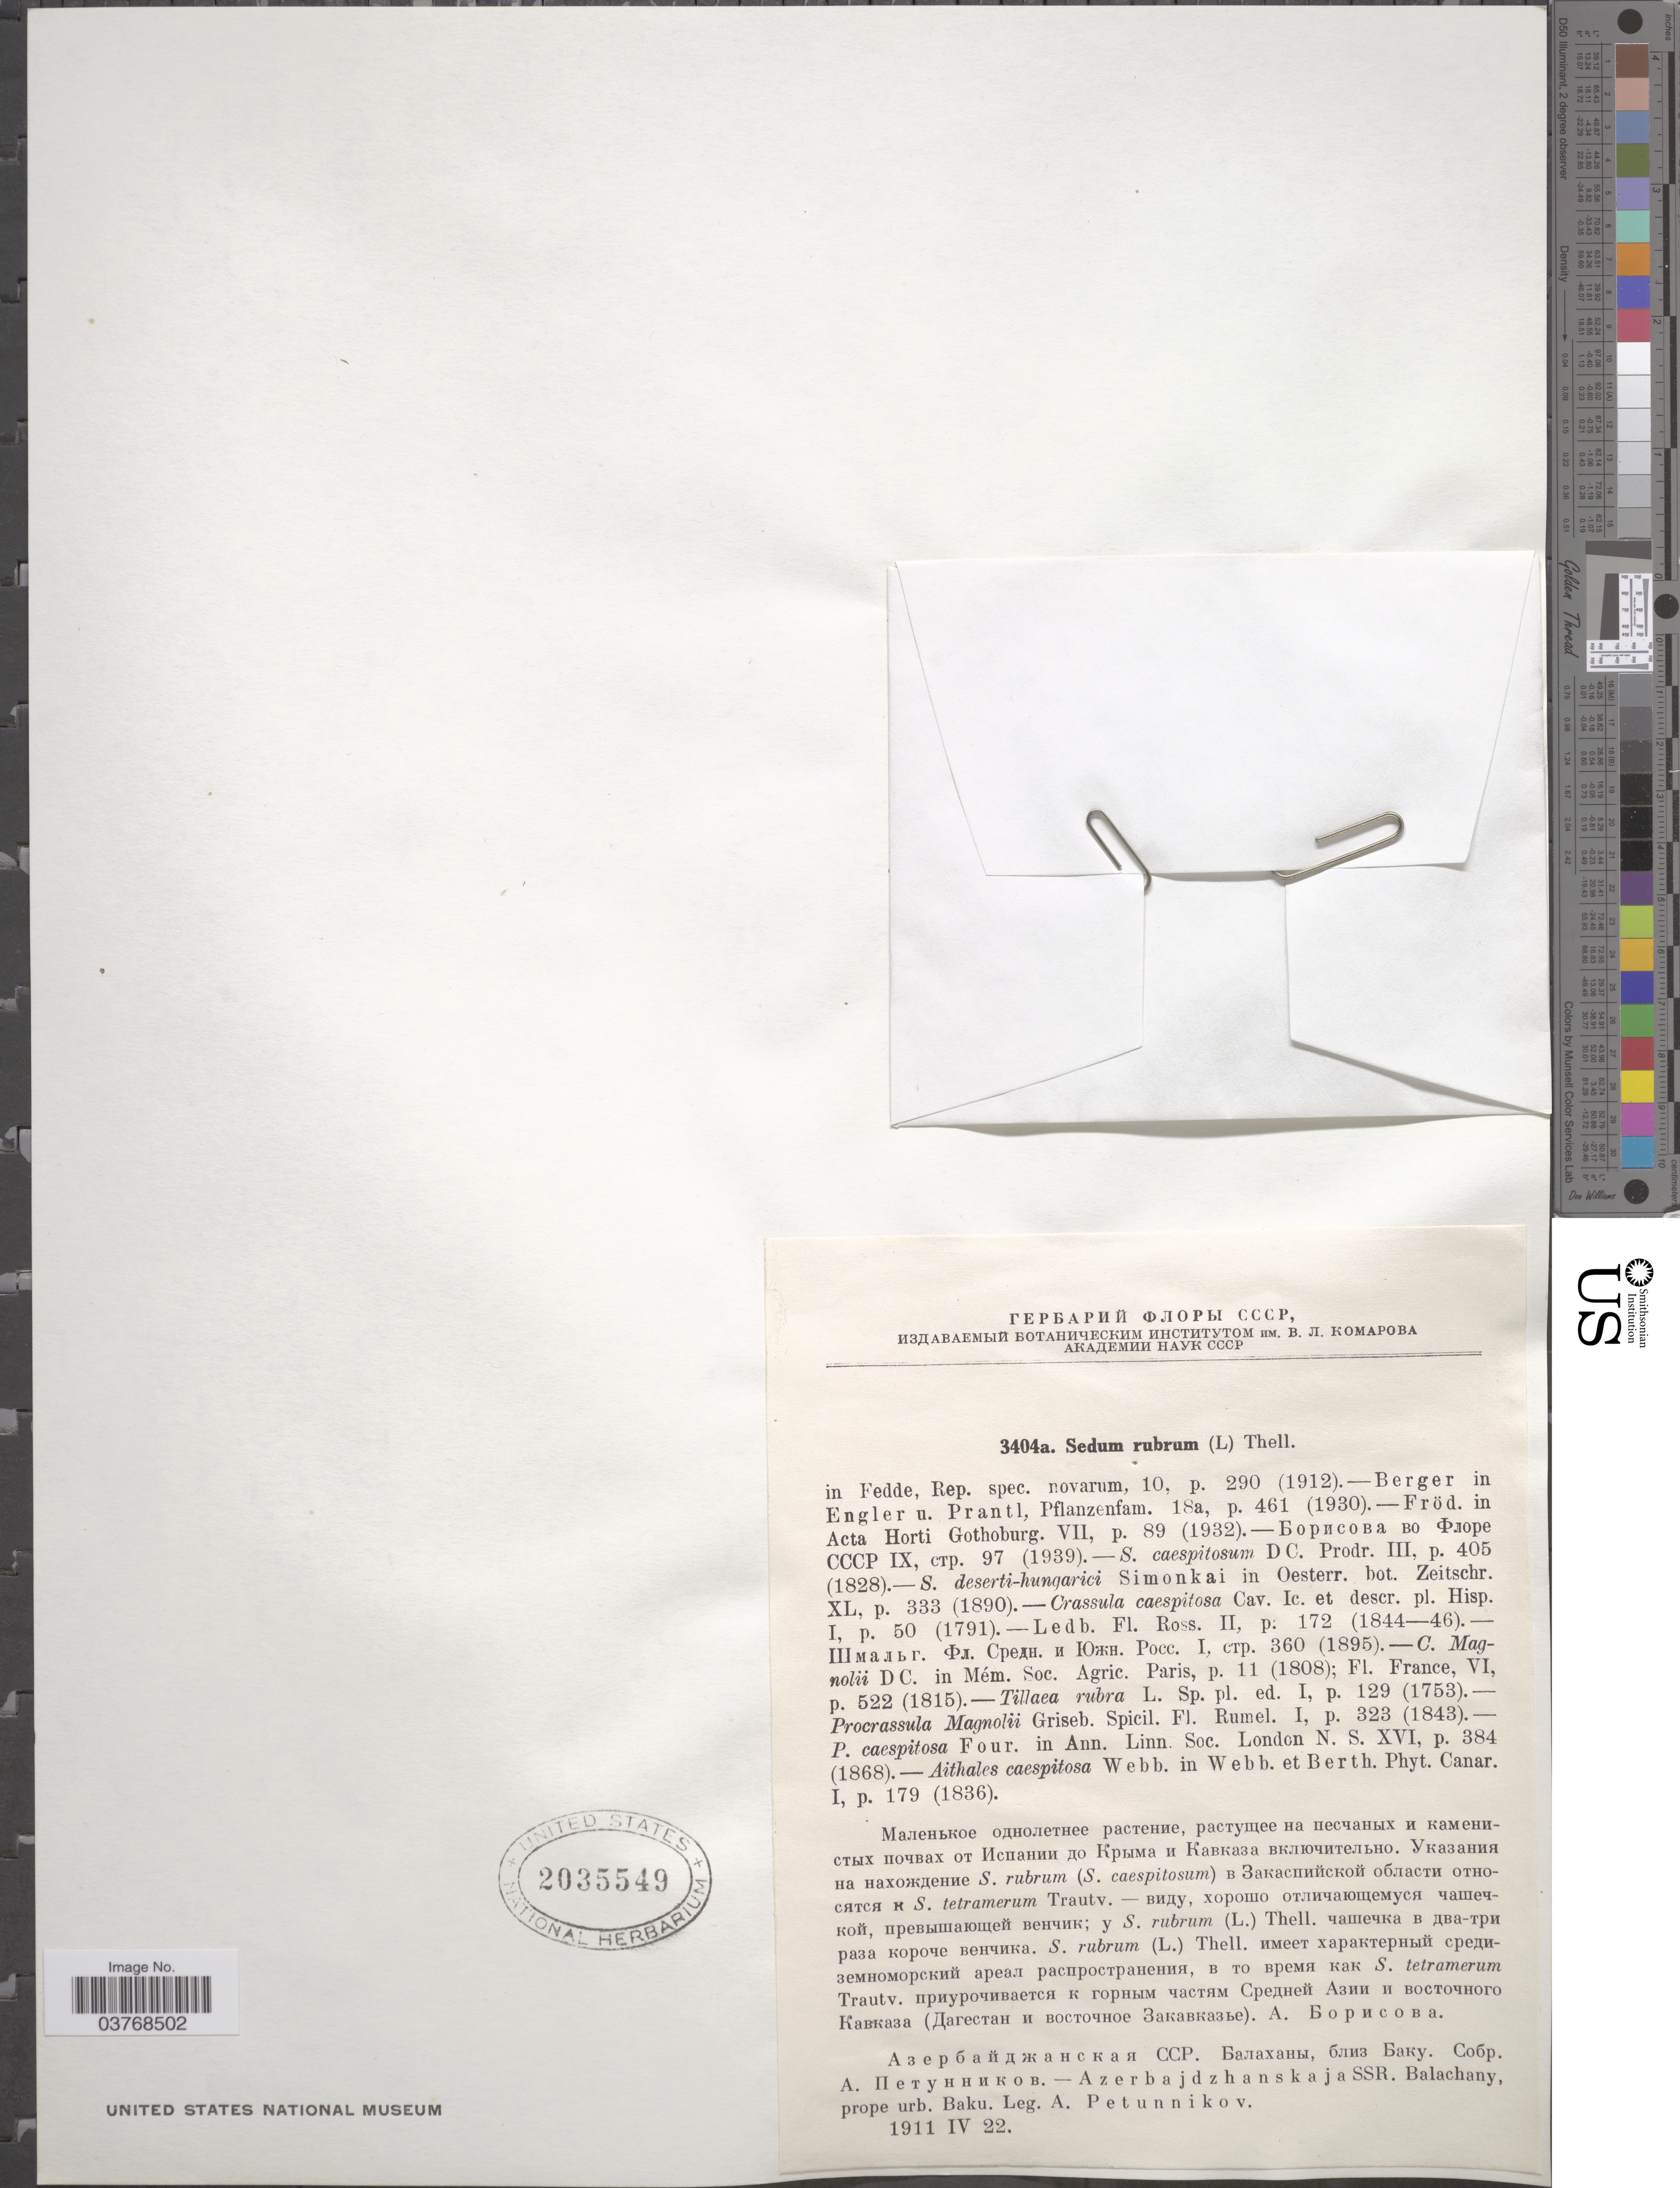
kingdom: Plantae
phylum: Tracheophyta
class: Magnoliopsida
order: Saxifragales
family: Crassulaceae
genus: Sedum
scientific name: Sedum rubrum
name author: (L.) Thell.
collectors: A. Petunnikov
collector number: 3404a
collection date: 1911-04-22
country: Azerbaijan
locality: Azerbajdzhanskaja SSR. Balachany, prope urb. Baku.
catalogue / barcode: US 2035549